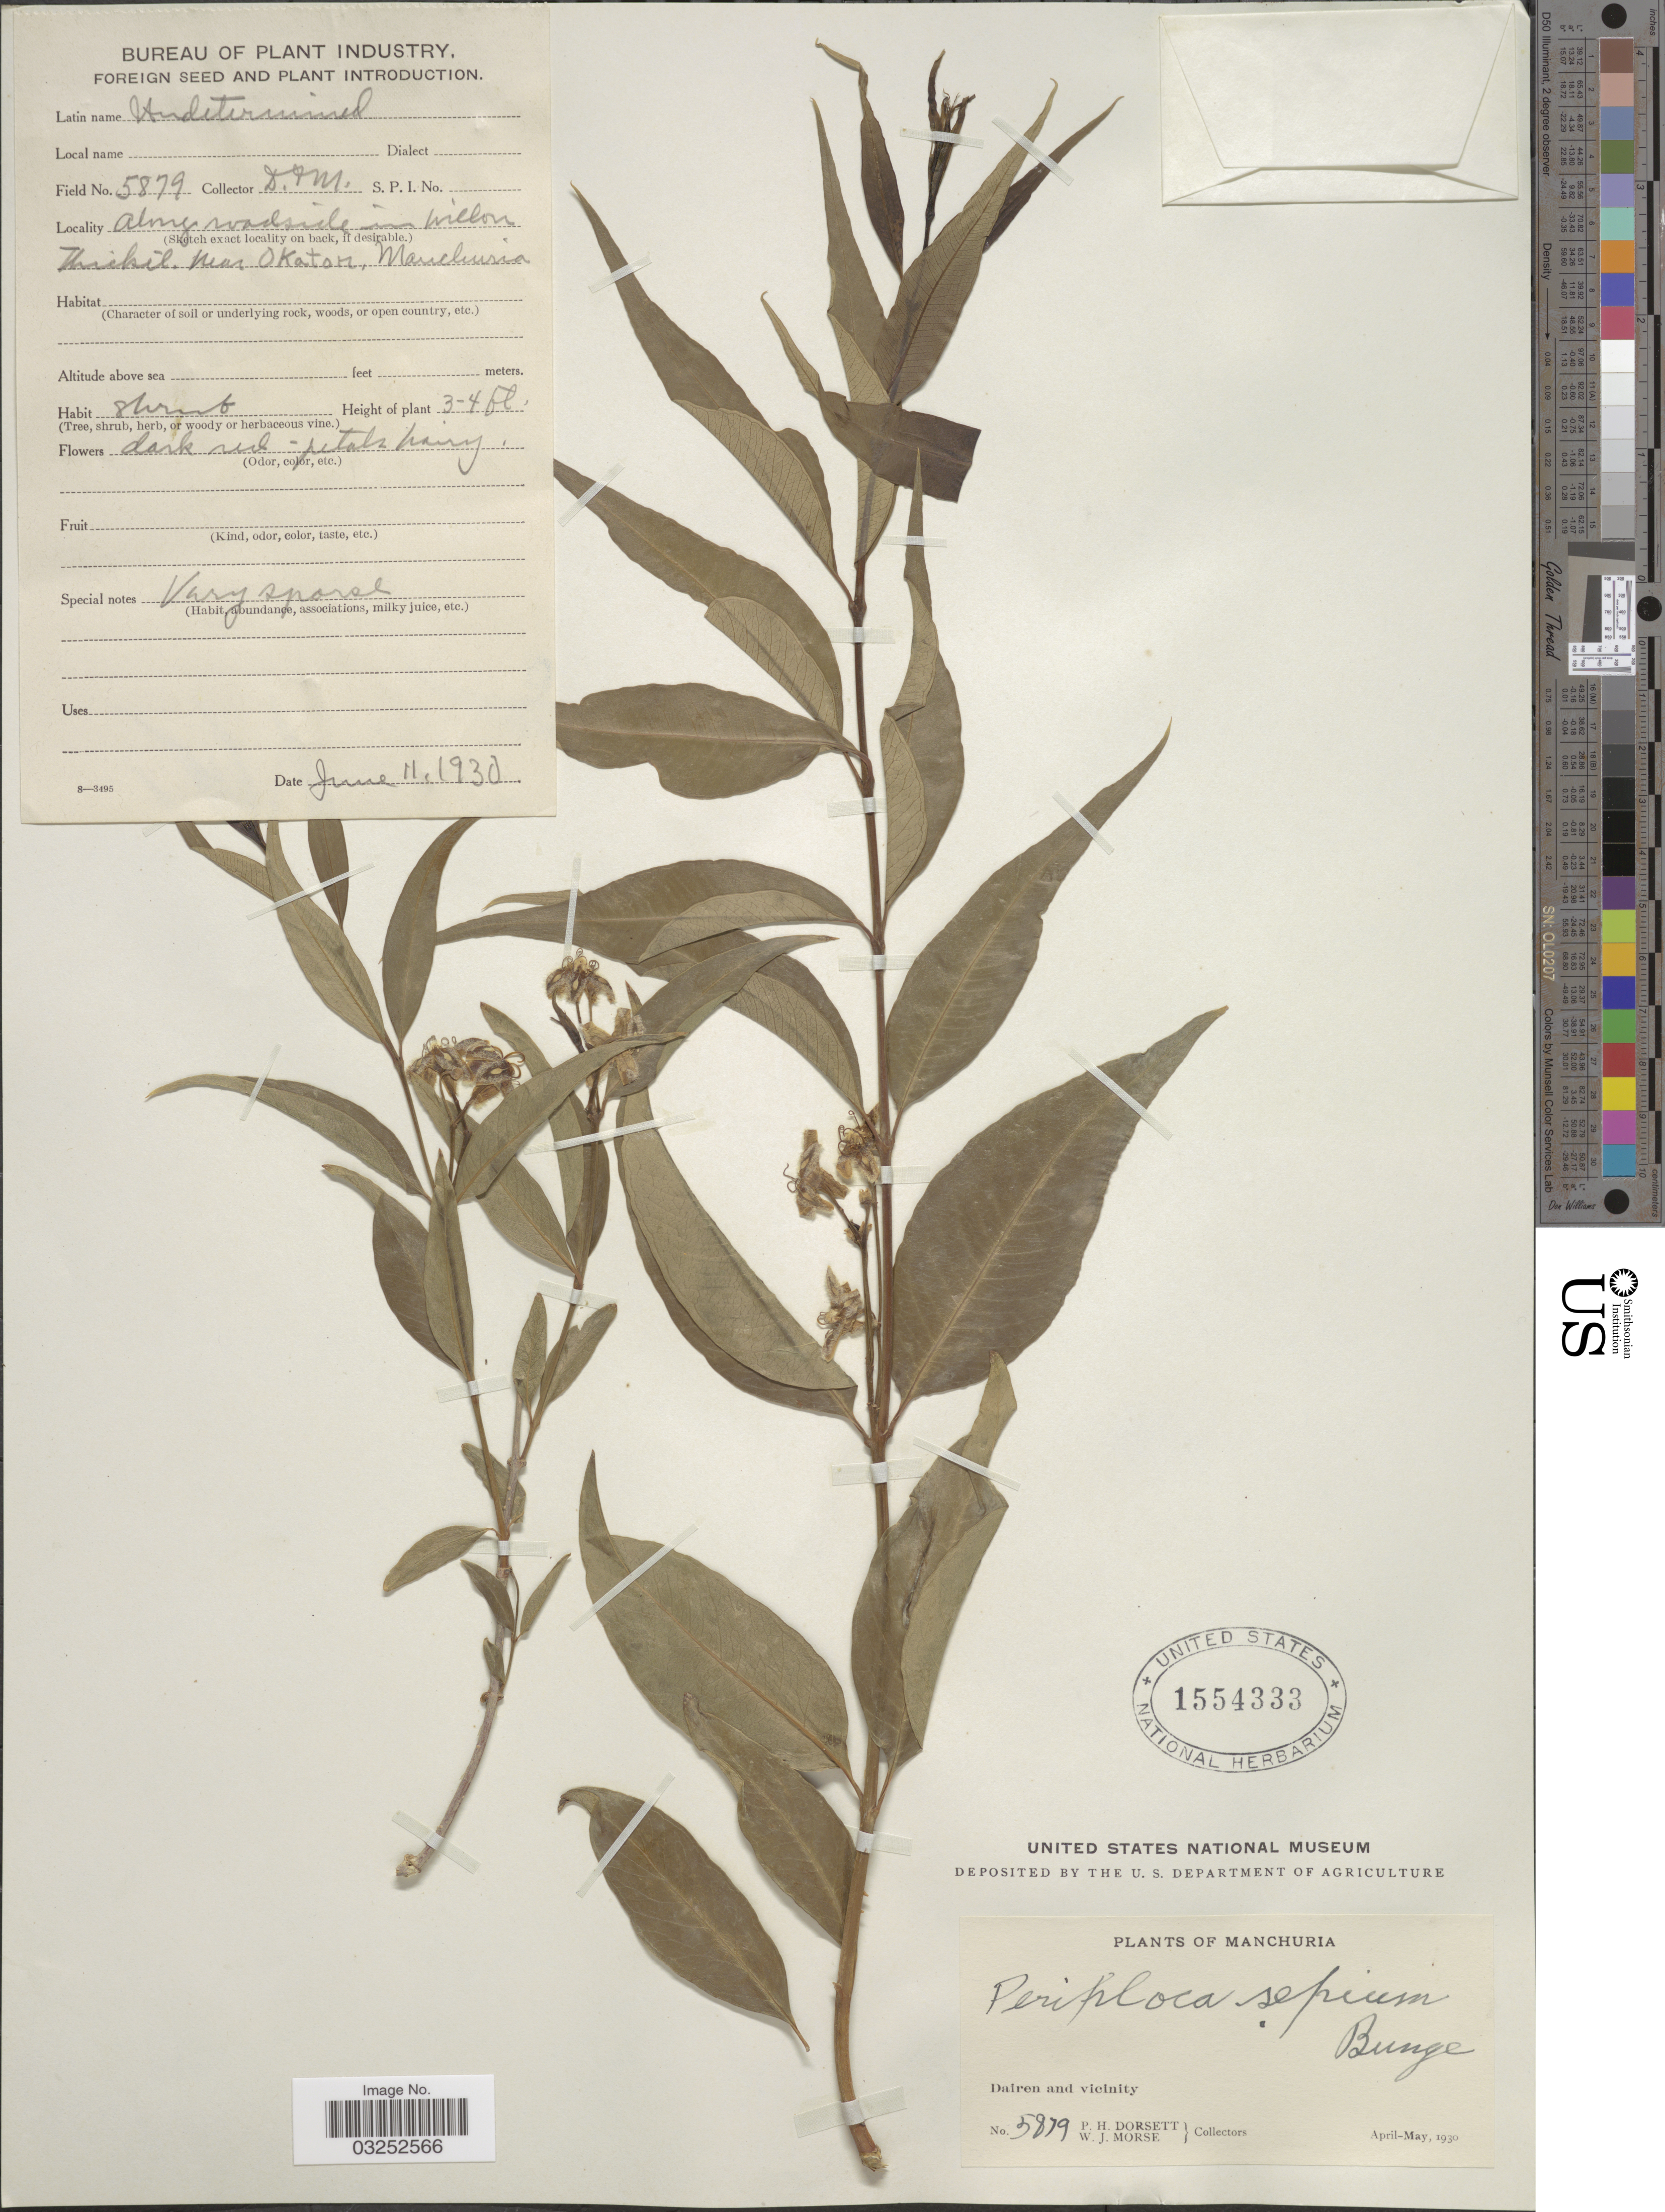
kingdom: Plantae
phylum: Tracheophyta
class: Magnoliopsida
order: Gentianales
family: Apocynaceae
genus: Periploca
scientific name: Periploca sepium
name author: Bunge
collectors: P. H. Dorsett & W. J. Morse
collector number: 5879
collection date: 1930-04/1930-05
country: China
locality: Manchuria, Dairen and vicinity.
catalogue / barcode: US 1554333